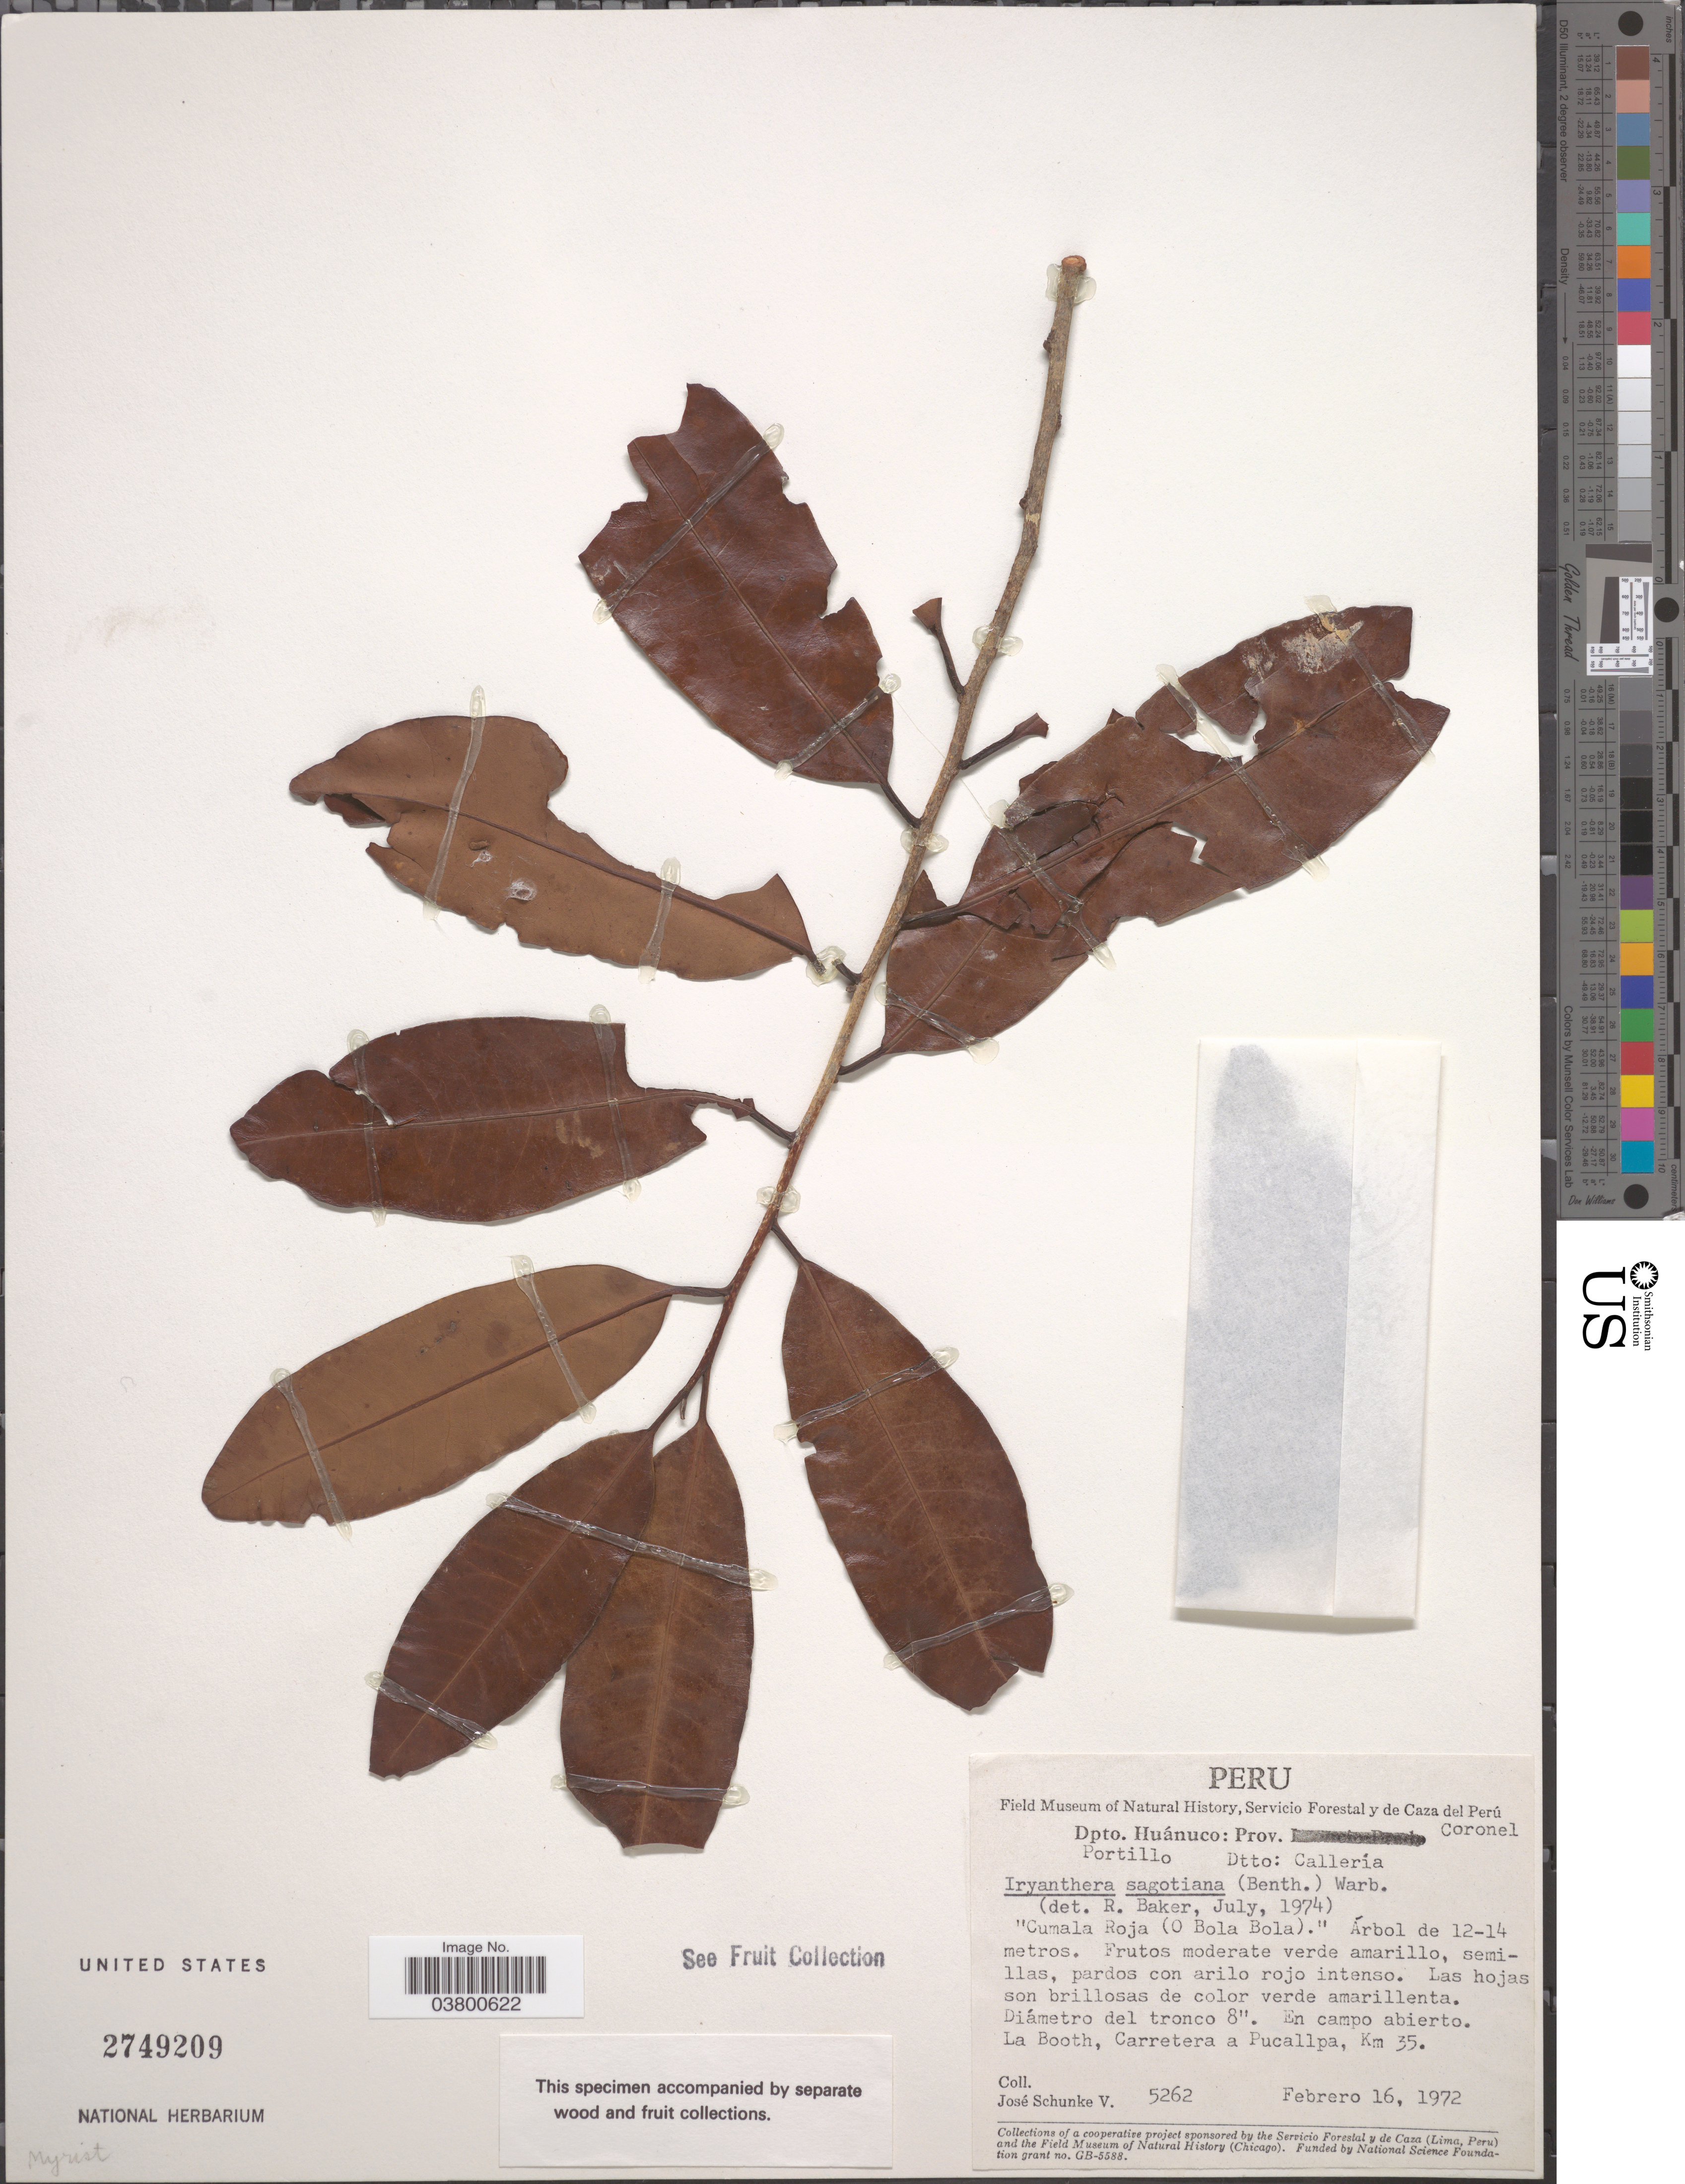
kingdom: Plantae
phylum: Tracheophyta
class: Magnoliopsida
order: Magnoliales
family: Myristicaceae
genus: Iryanthera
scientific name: Iryanthera sagotiana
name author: (Benth.) Warb.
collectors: J. Schunke Vigo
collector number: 5262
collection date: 1972-02-16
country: Peru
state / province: Huánuco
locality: Dpto. Huánuco: Prov. Coronel Portillo. Dtto: Callería. En campo abierto. La Booth, Carretera a Pucallpa, Km 35.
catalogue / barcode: US 2749209